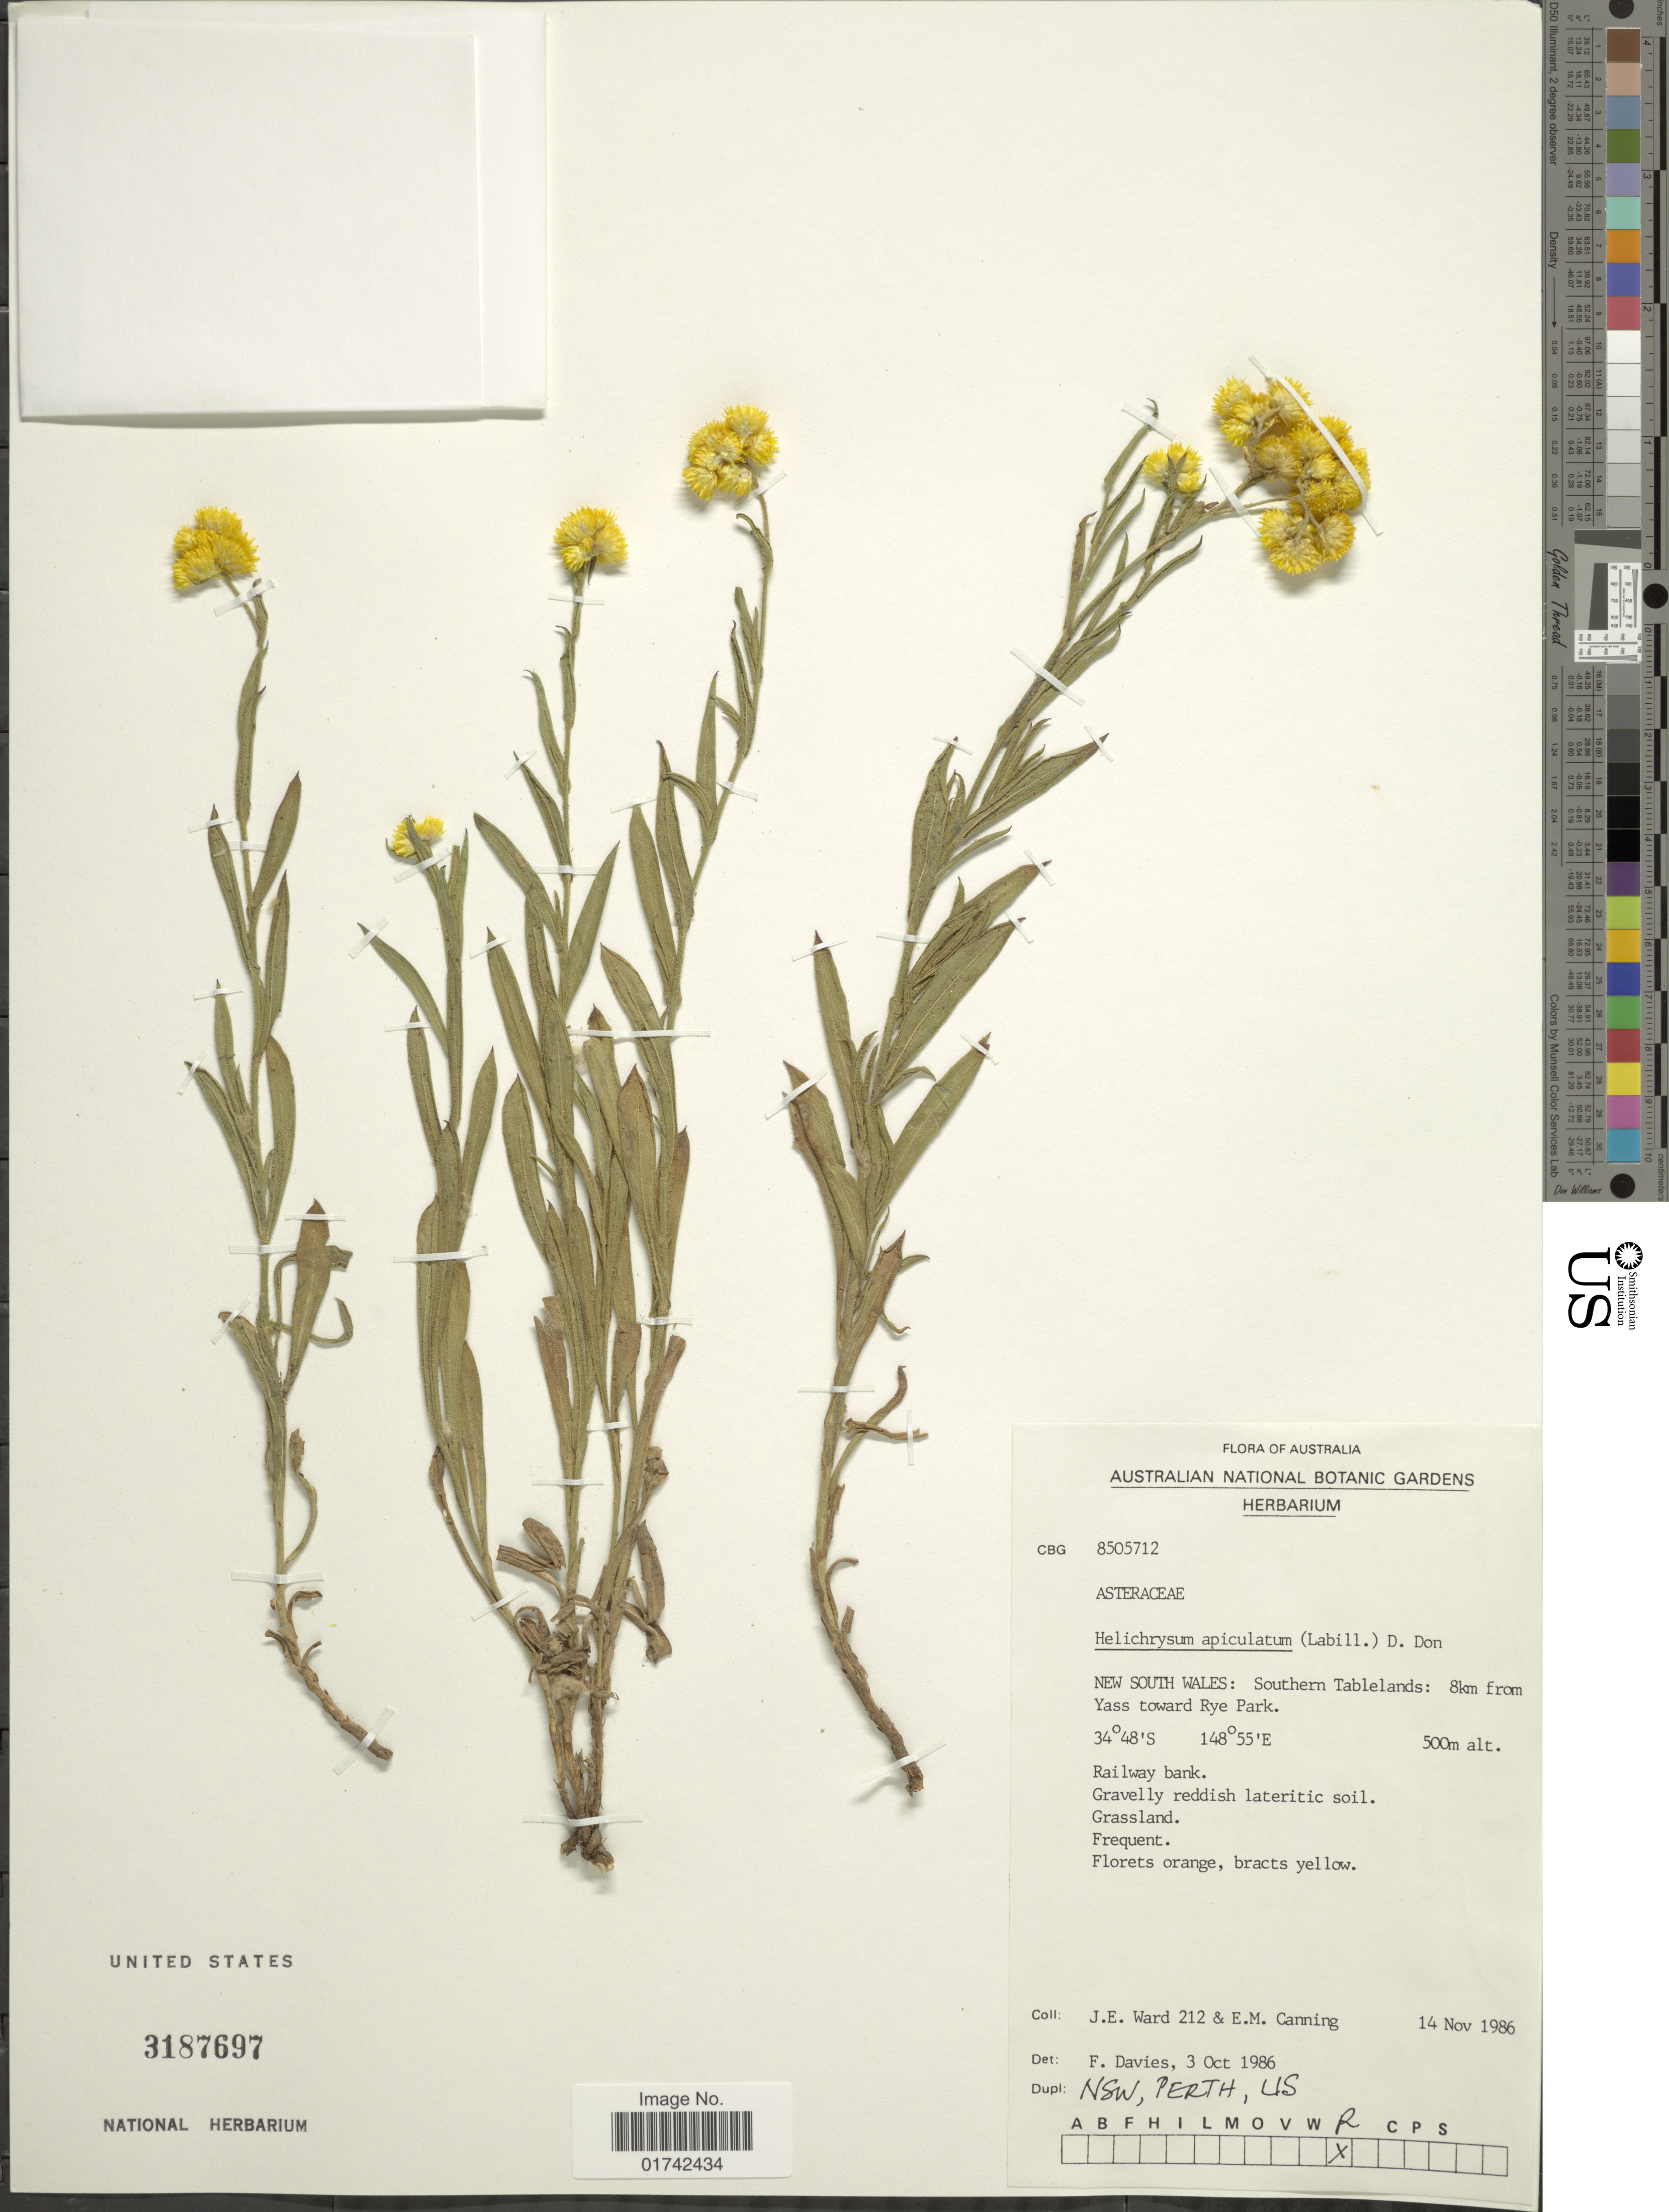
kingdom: Plantae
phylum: Tracheophyta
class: Magnoliopsida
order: Asterales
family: Asteraceae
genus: Helichrysum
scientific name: Helichrysum apiculatum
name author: (Labill.) D. Don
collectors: J. Ward & E. Canning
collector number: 212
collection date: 1986-11-14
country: Australia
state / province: New South Wales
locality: Southern Tablelands, 8 km from Yass toward Rye Park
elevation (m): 500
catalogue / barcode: US 3187697